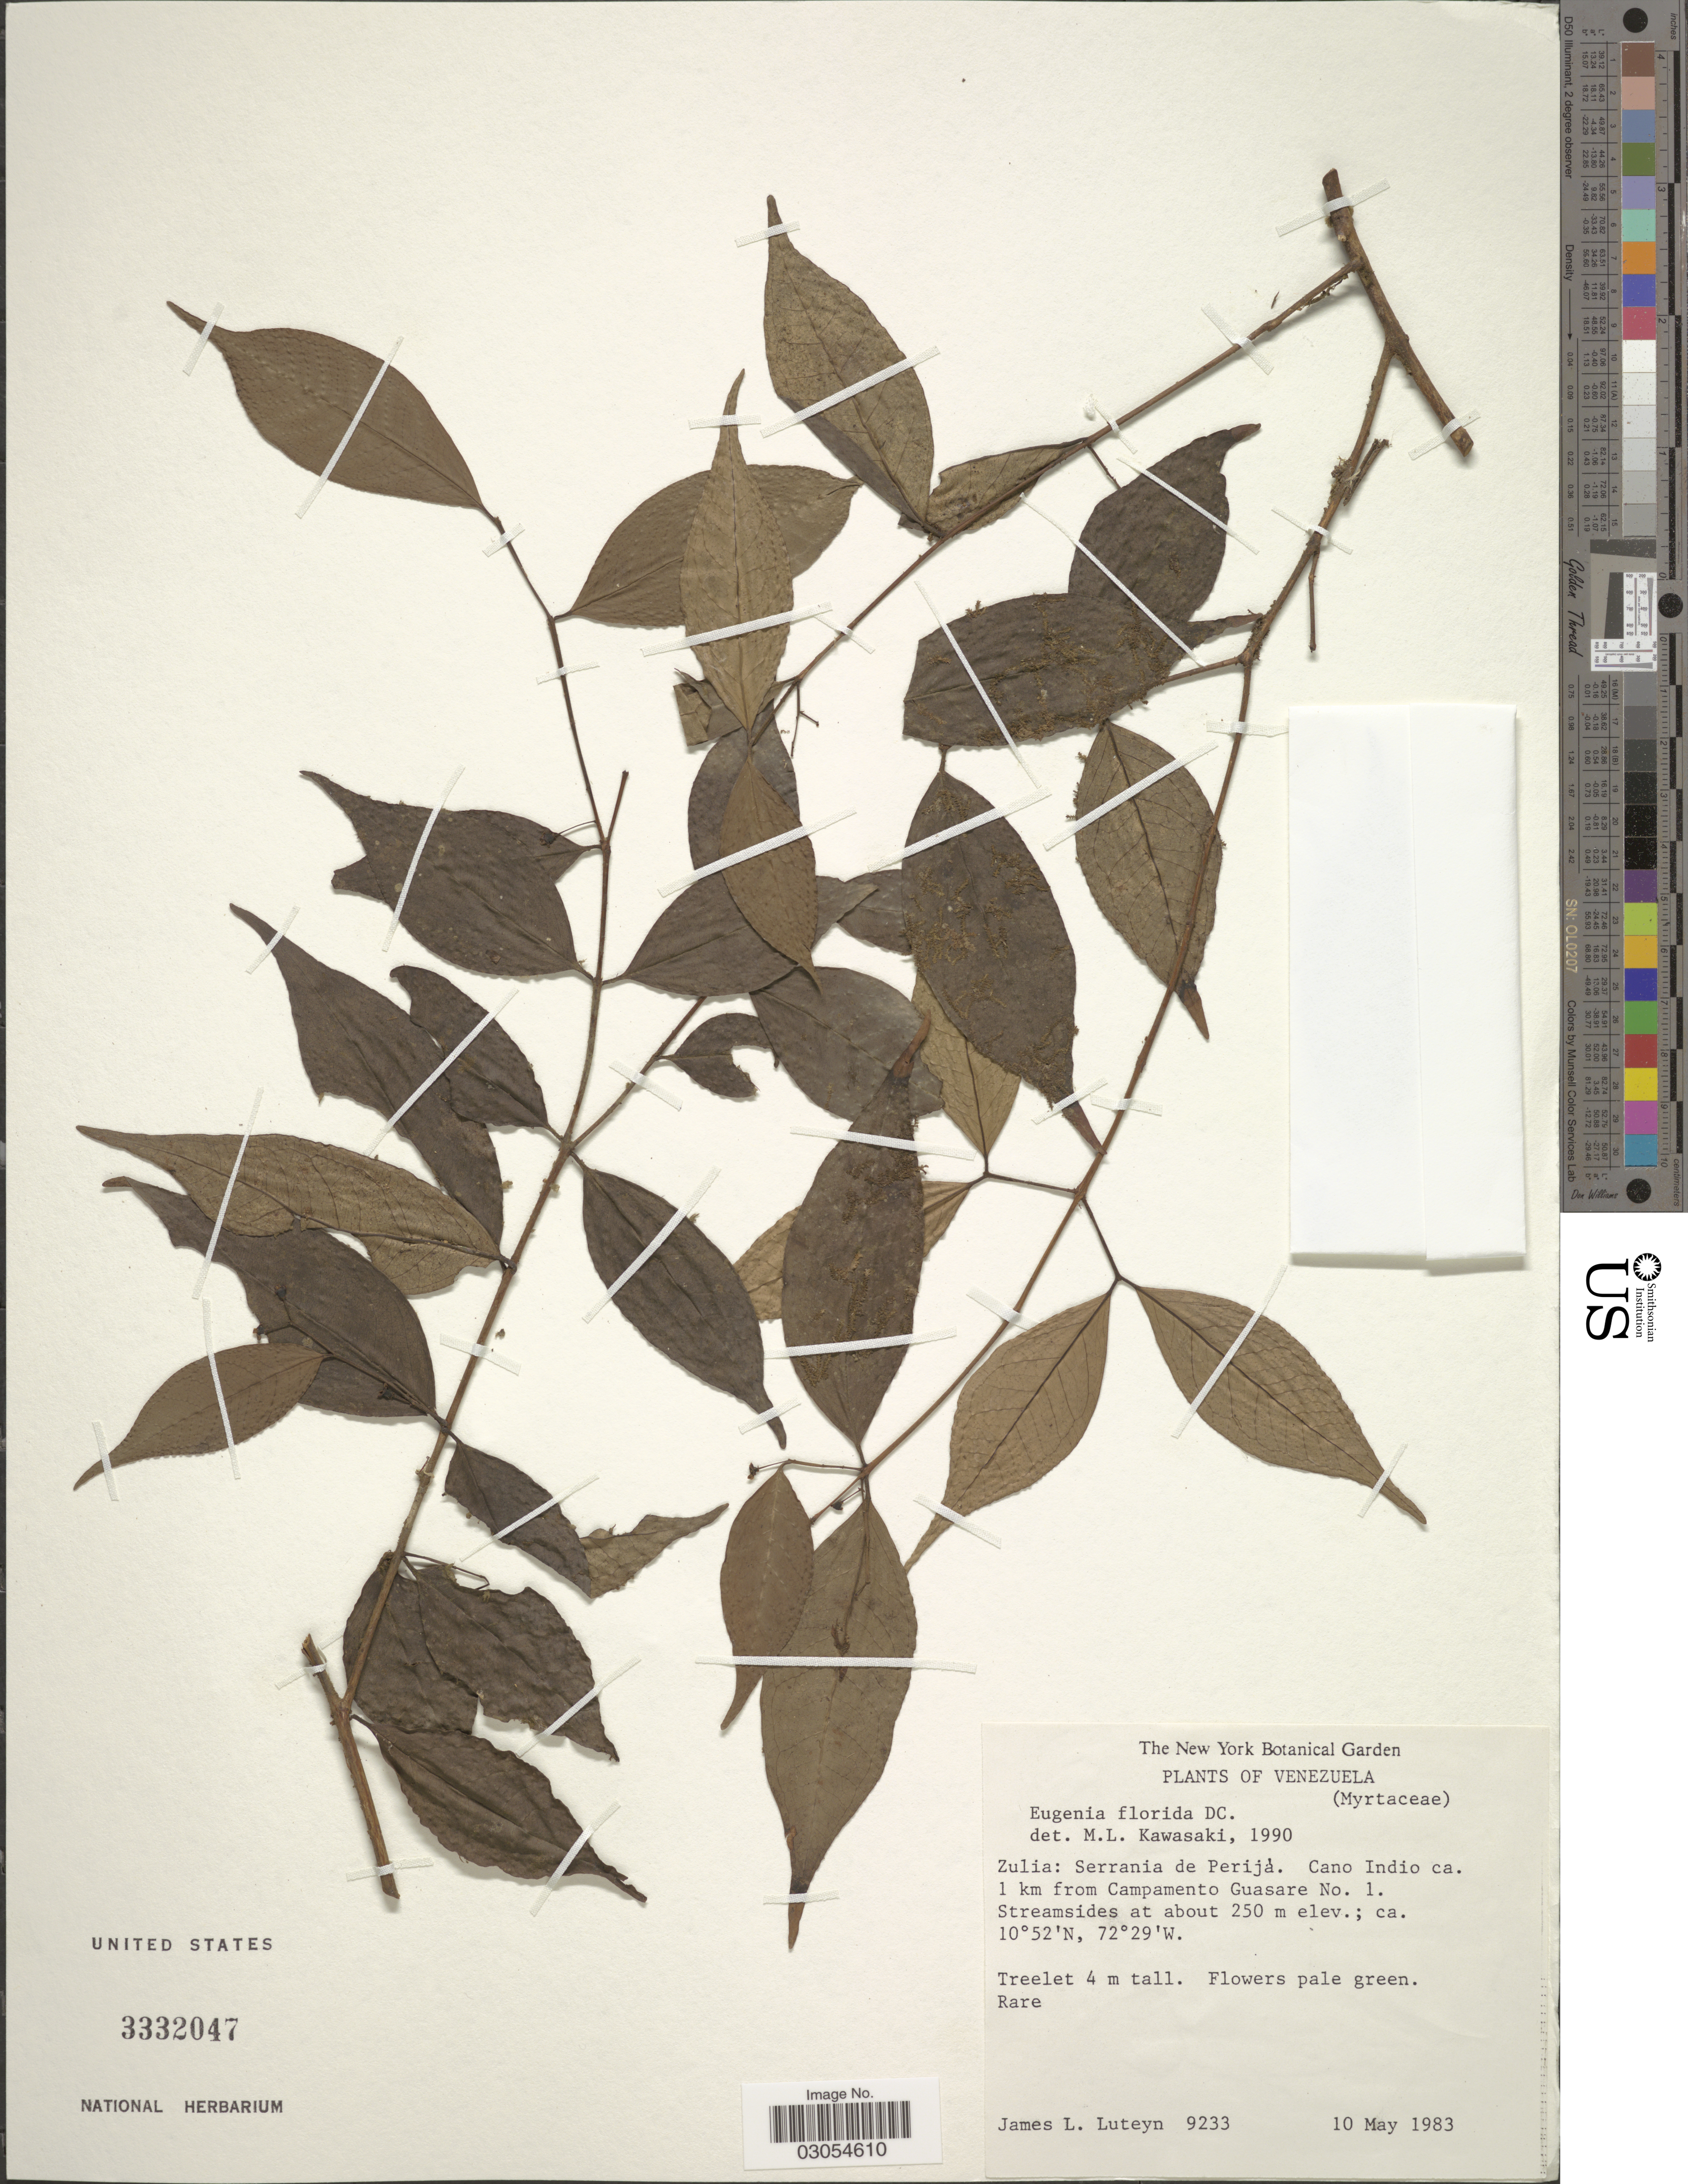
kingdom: Plantae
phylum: Tracheophyta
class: Magnoliopsida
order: Myrtales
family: Myrtaceae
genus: Eugenia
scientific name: Eugenia florida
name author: DC.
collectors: J. Luteyn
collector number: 9233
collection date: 1983-05-10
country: Venezuela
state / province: Zulia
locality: Serrania de Perijá. Cano India ca. 1 km from Campamento Guasare No. 1.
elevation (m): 250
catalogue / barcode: US 3332047